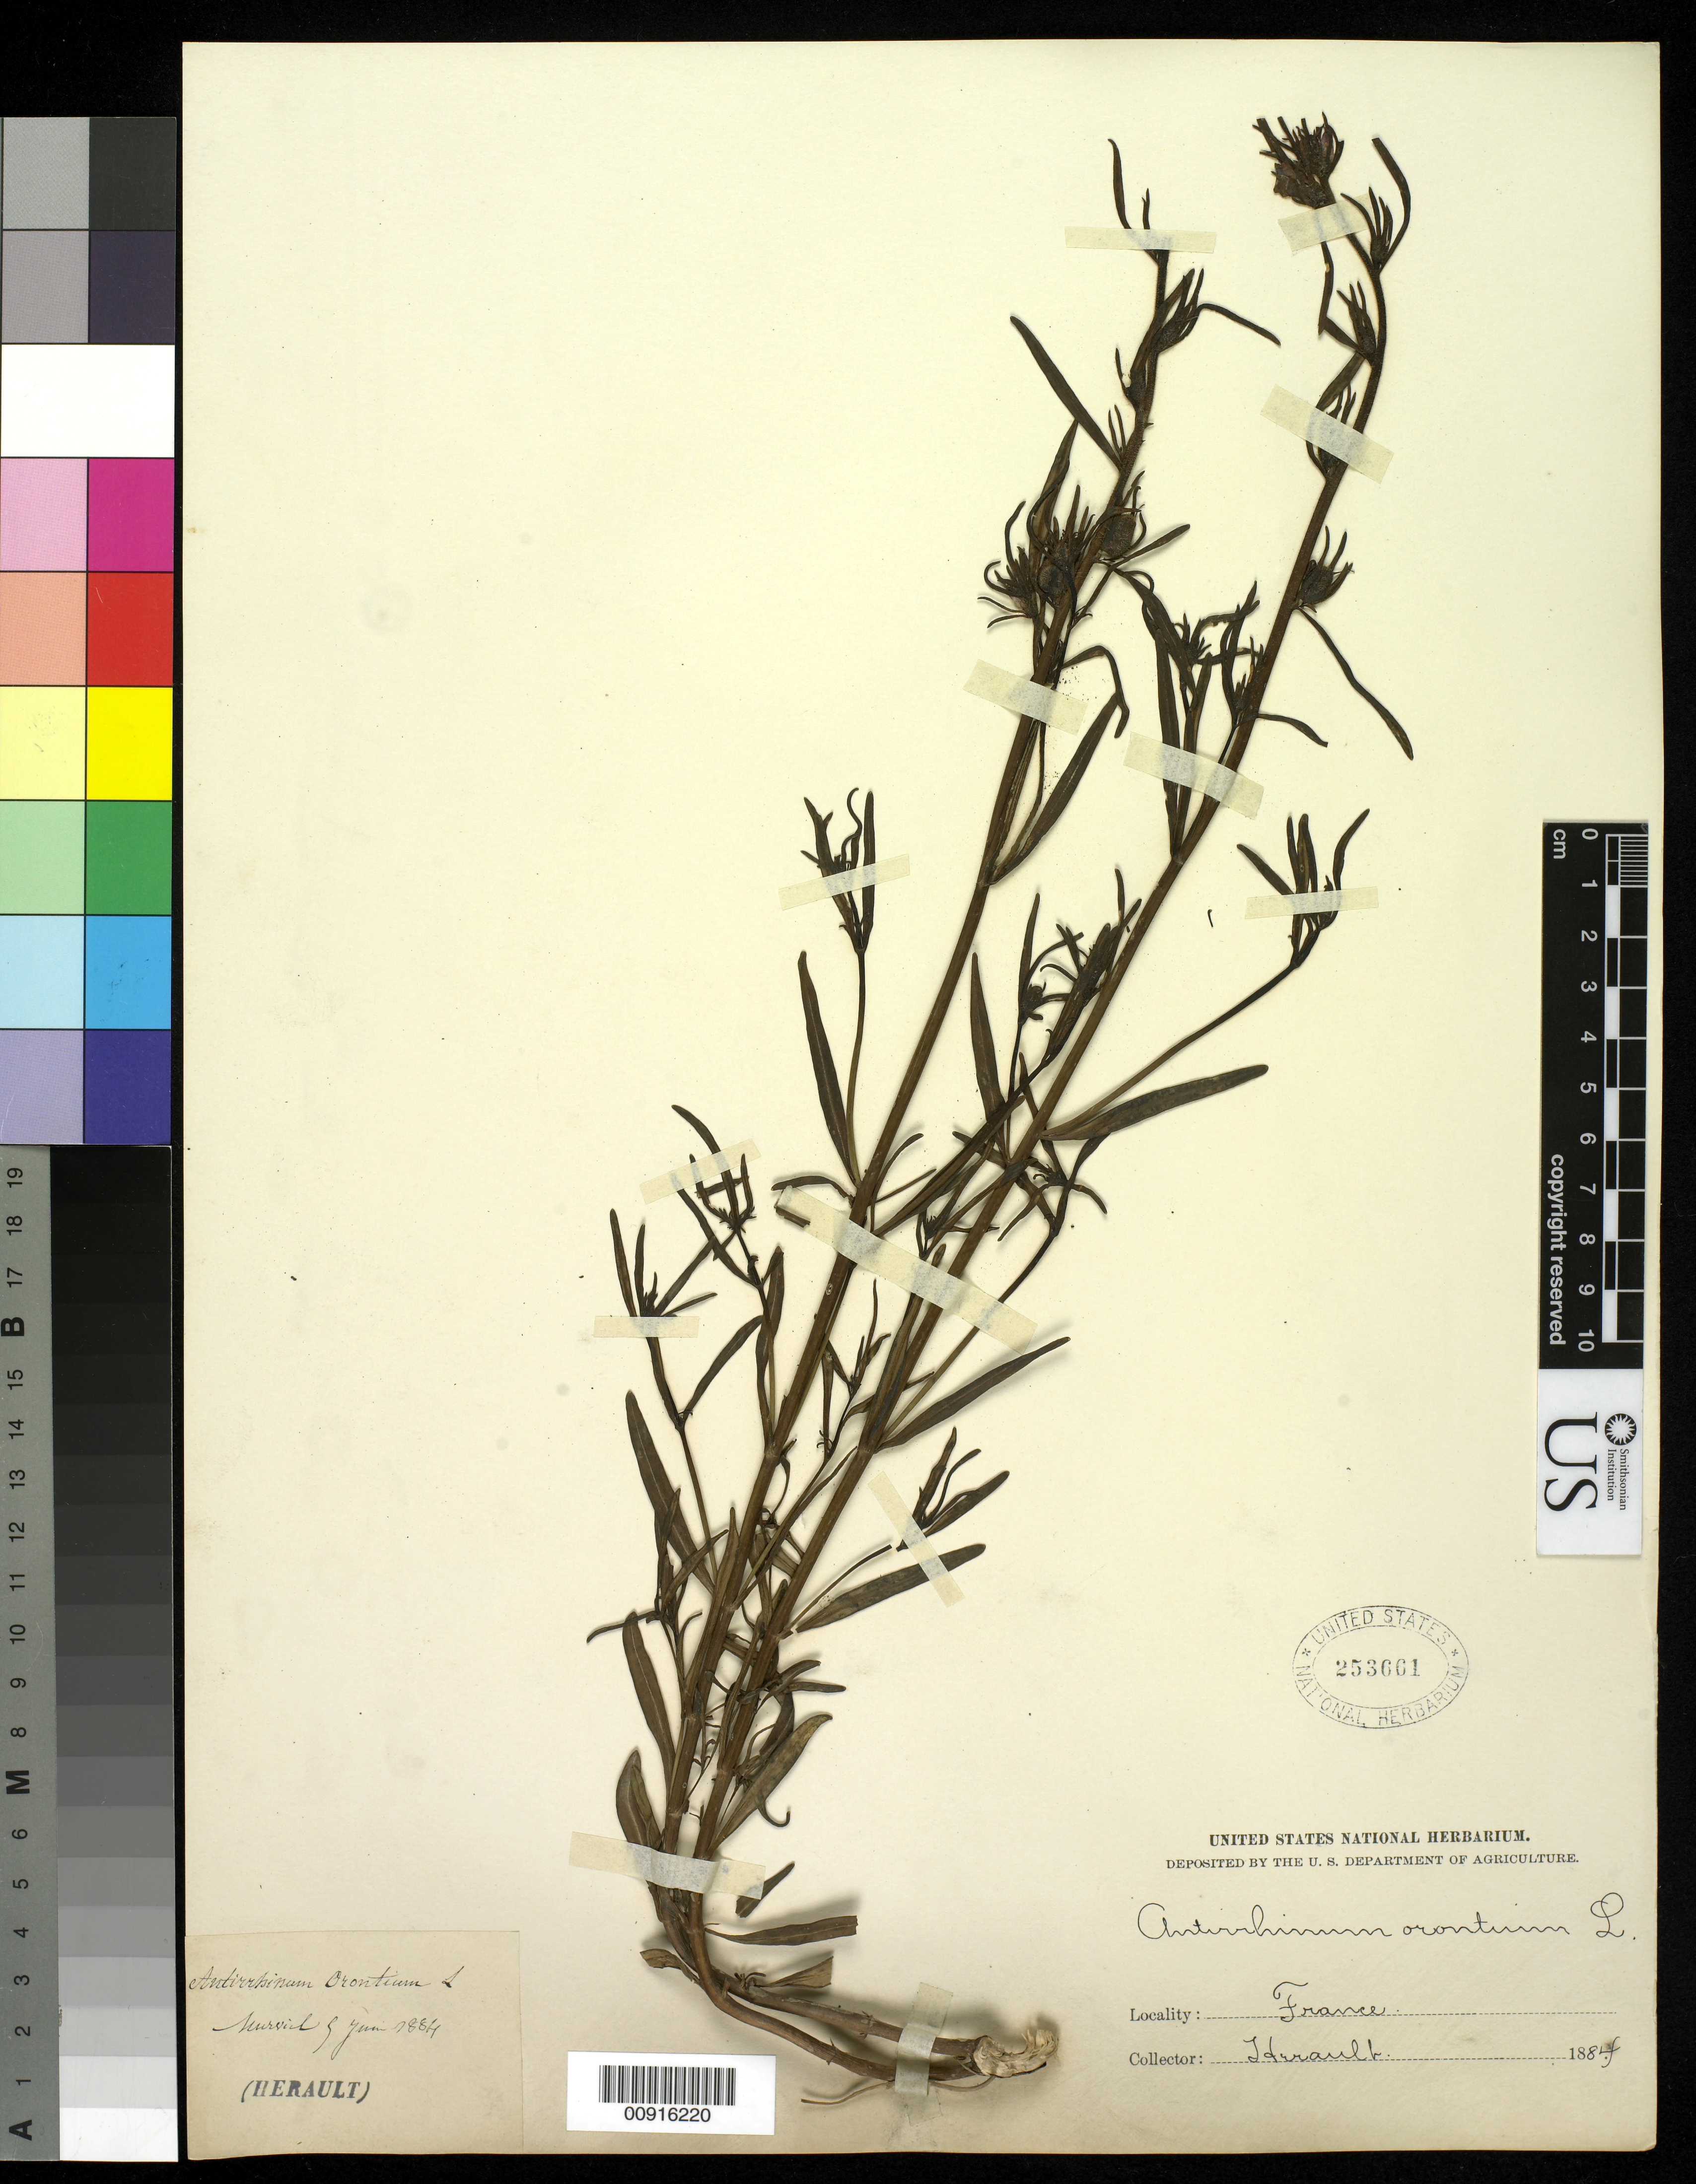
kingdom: Plantae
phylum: Tracheophyta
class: Magnoliopsida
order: Lamiales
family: Plantaginaceae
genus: Antirrhinum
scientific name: Antirrhinum orontium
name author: L.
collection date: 1884-06-03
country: France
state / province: Occitanie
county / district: Hérault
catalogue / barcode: US 253661